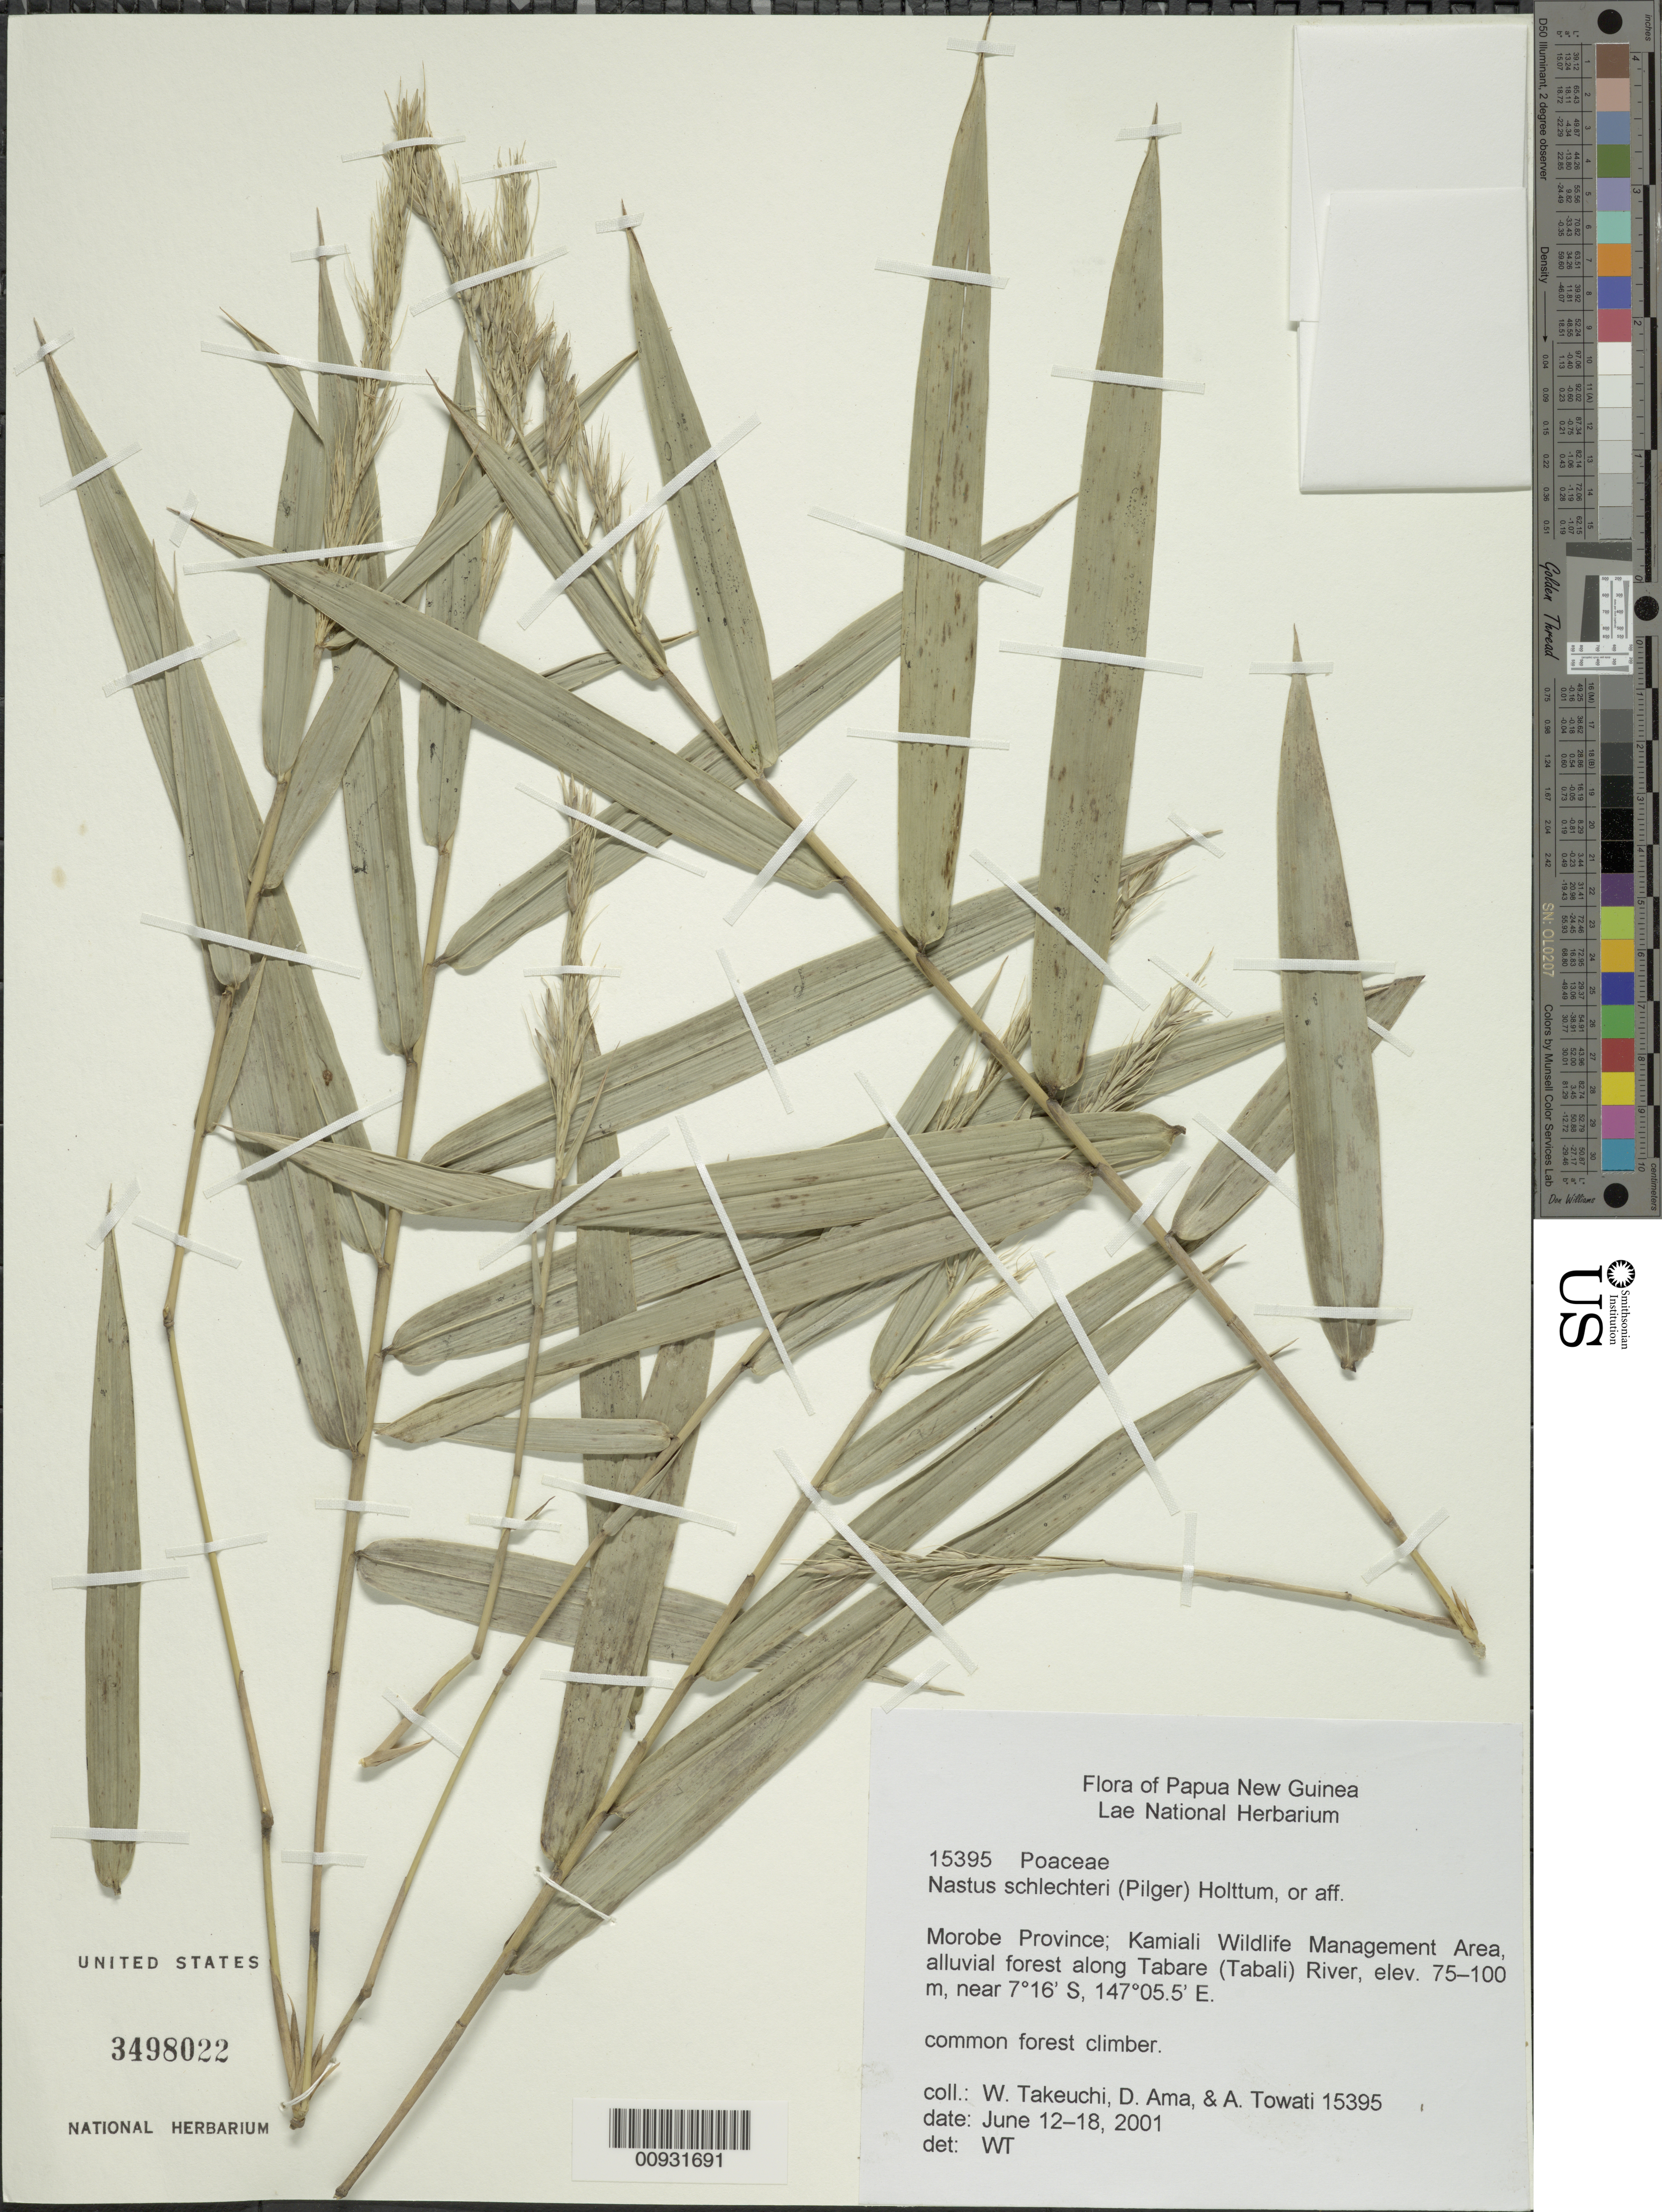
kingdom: Plantae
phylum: Tracheophyta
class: Liliopsida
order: Poales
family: Poaceae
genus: Nastus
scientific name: Nastus schlechteri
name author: (Pilg.) Holttum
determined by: Takeuchi, W. N.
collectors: W. N. Takeuchi, D. Ama & A. Towati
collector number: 15395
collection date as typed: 12 Jun 2001 to 18 Jun 2001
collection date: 2001-06-12/2001-06-18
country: Papua New Guinea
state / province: Morobe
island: New Guinea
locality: Kamiali Wildlife Management Area, along Tabare (Tabali) River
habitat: Alluvial forest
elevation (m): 75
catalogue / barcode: US 3498022